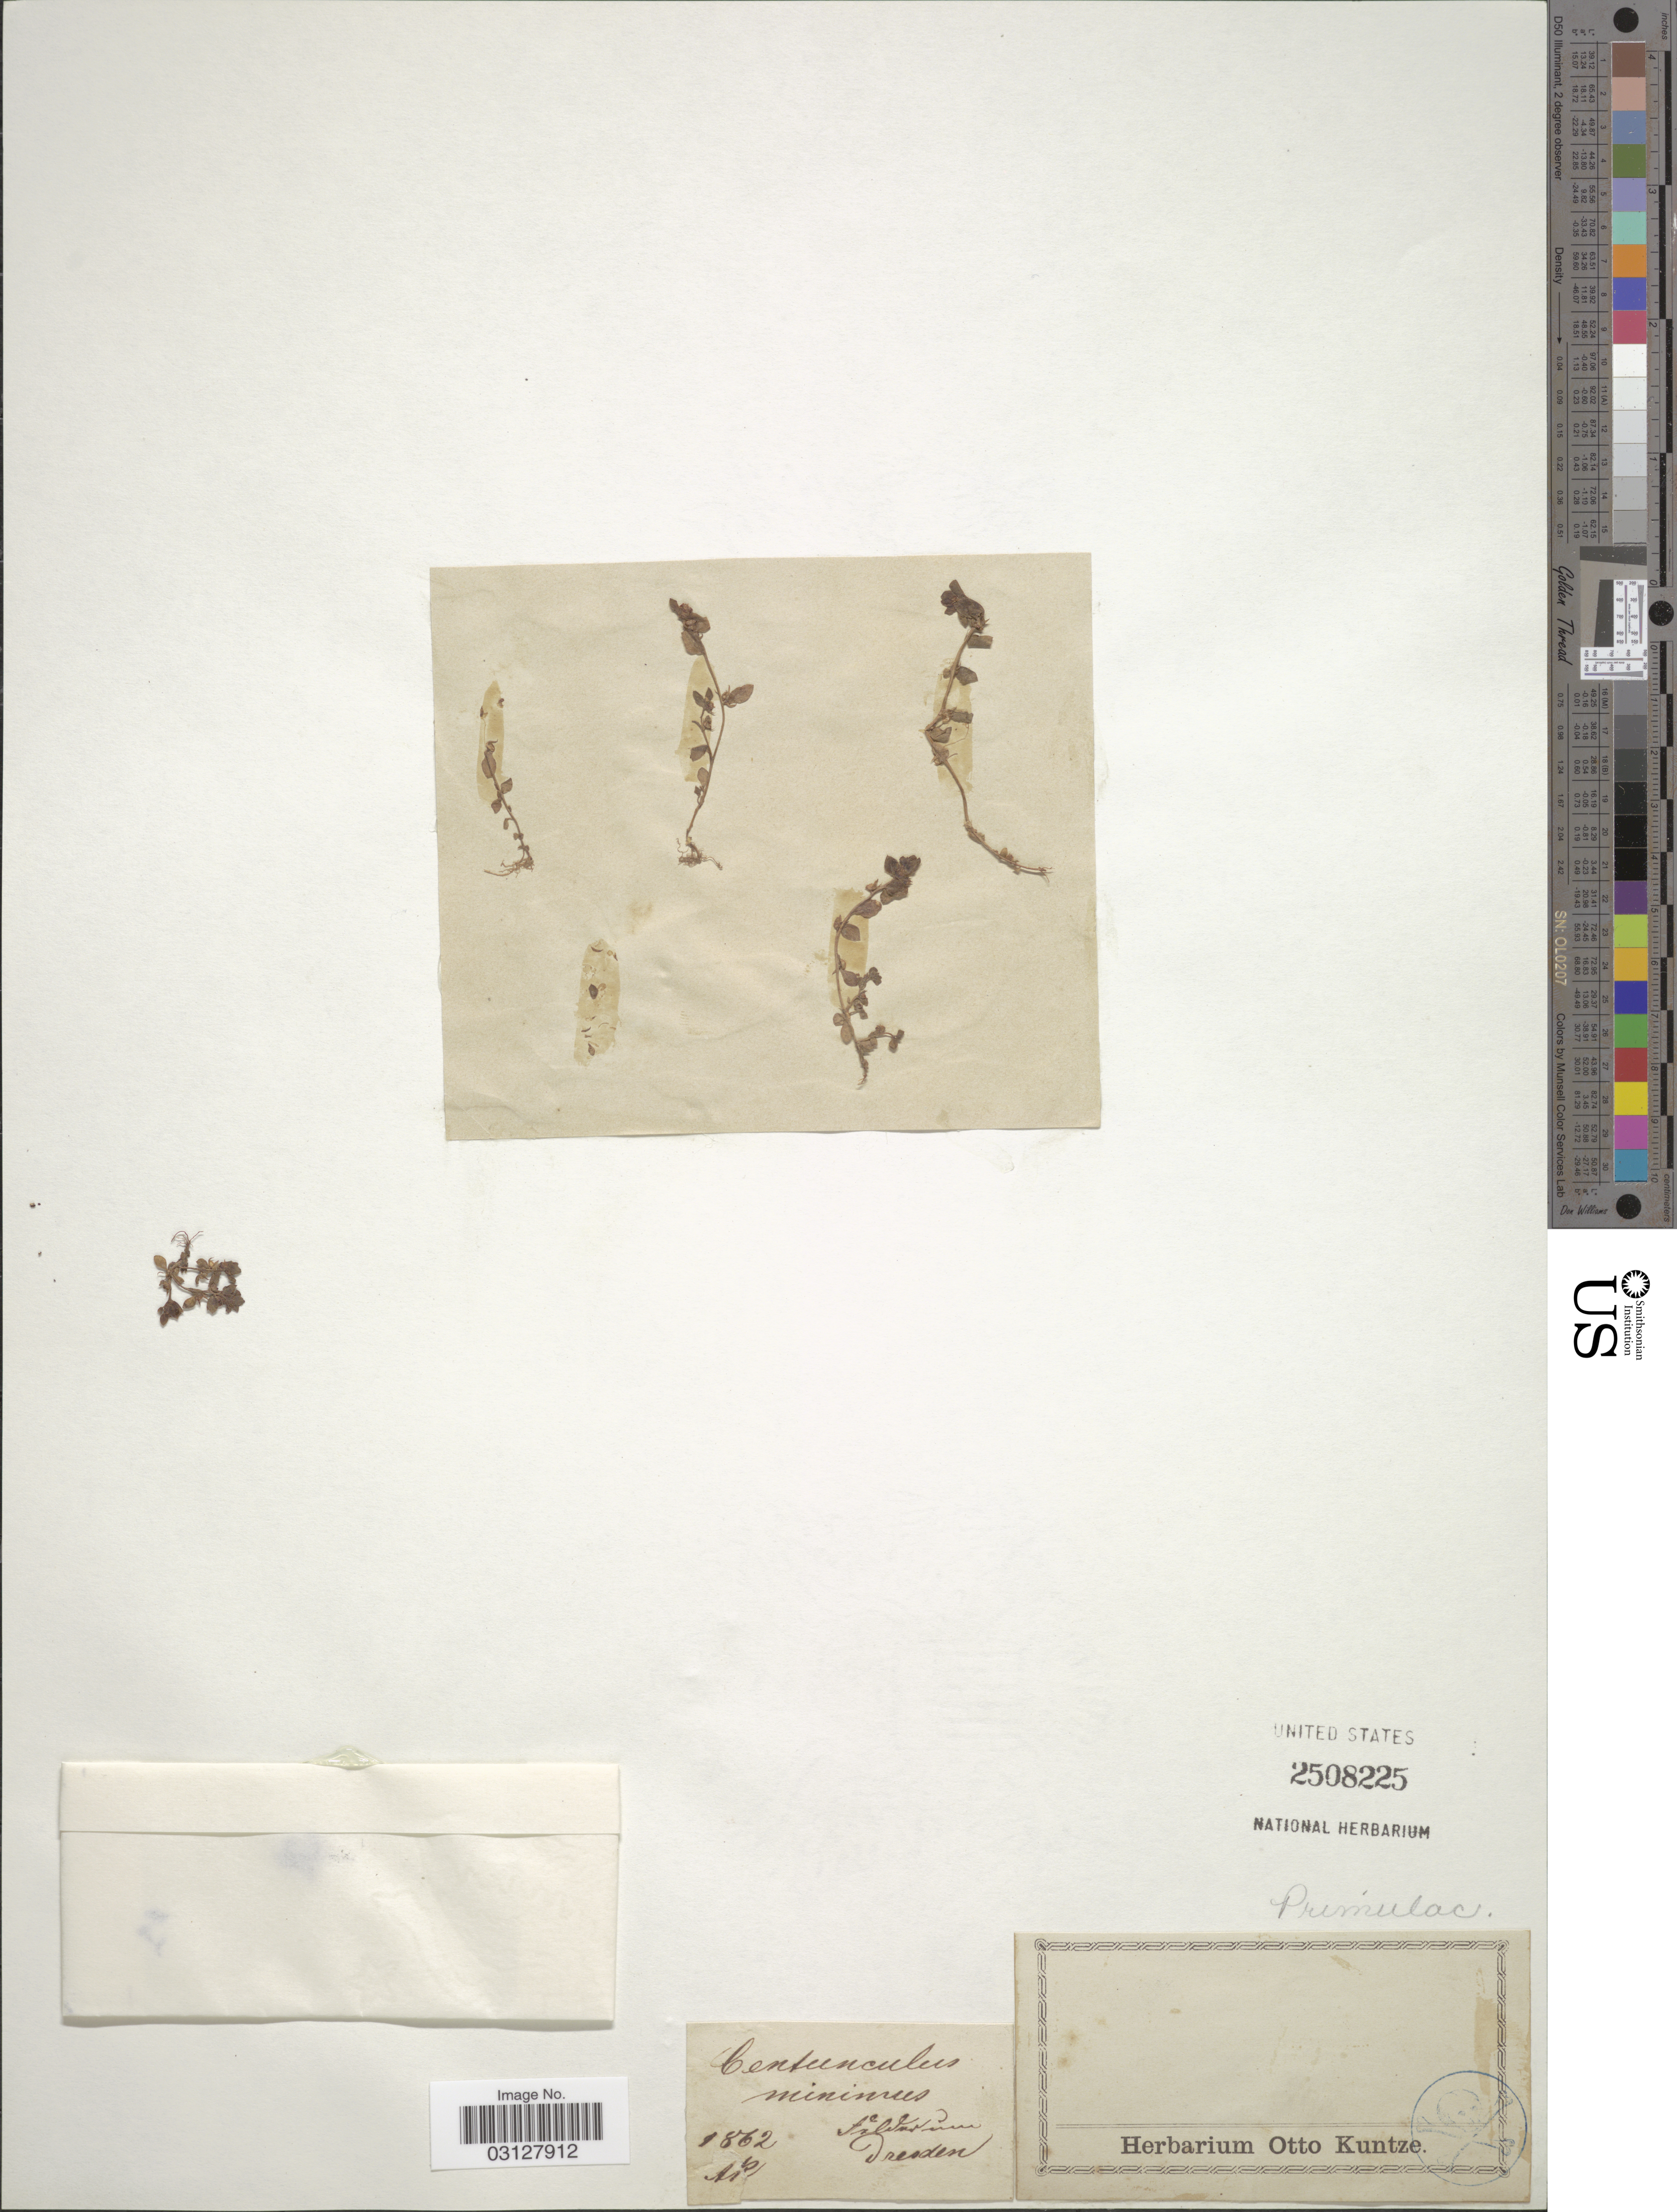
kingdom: Plantae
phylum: Tracheophyta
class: Magnoliopsida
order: Ericales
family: Primulaceae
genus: Centunculus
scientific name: Centunculus minimus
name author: L.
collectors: A. R.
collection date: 1862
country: Germany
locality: Såldurŭm [interpreted], Dresden.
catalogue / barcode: US 2508225